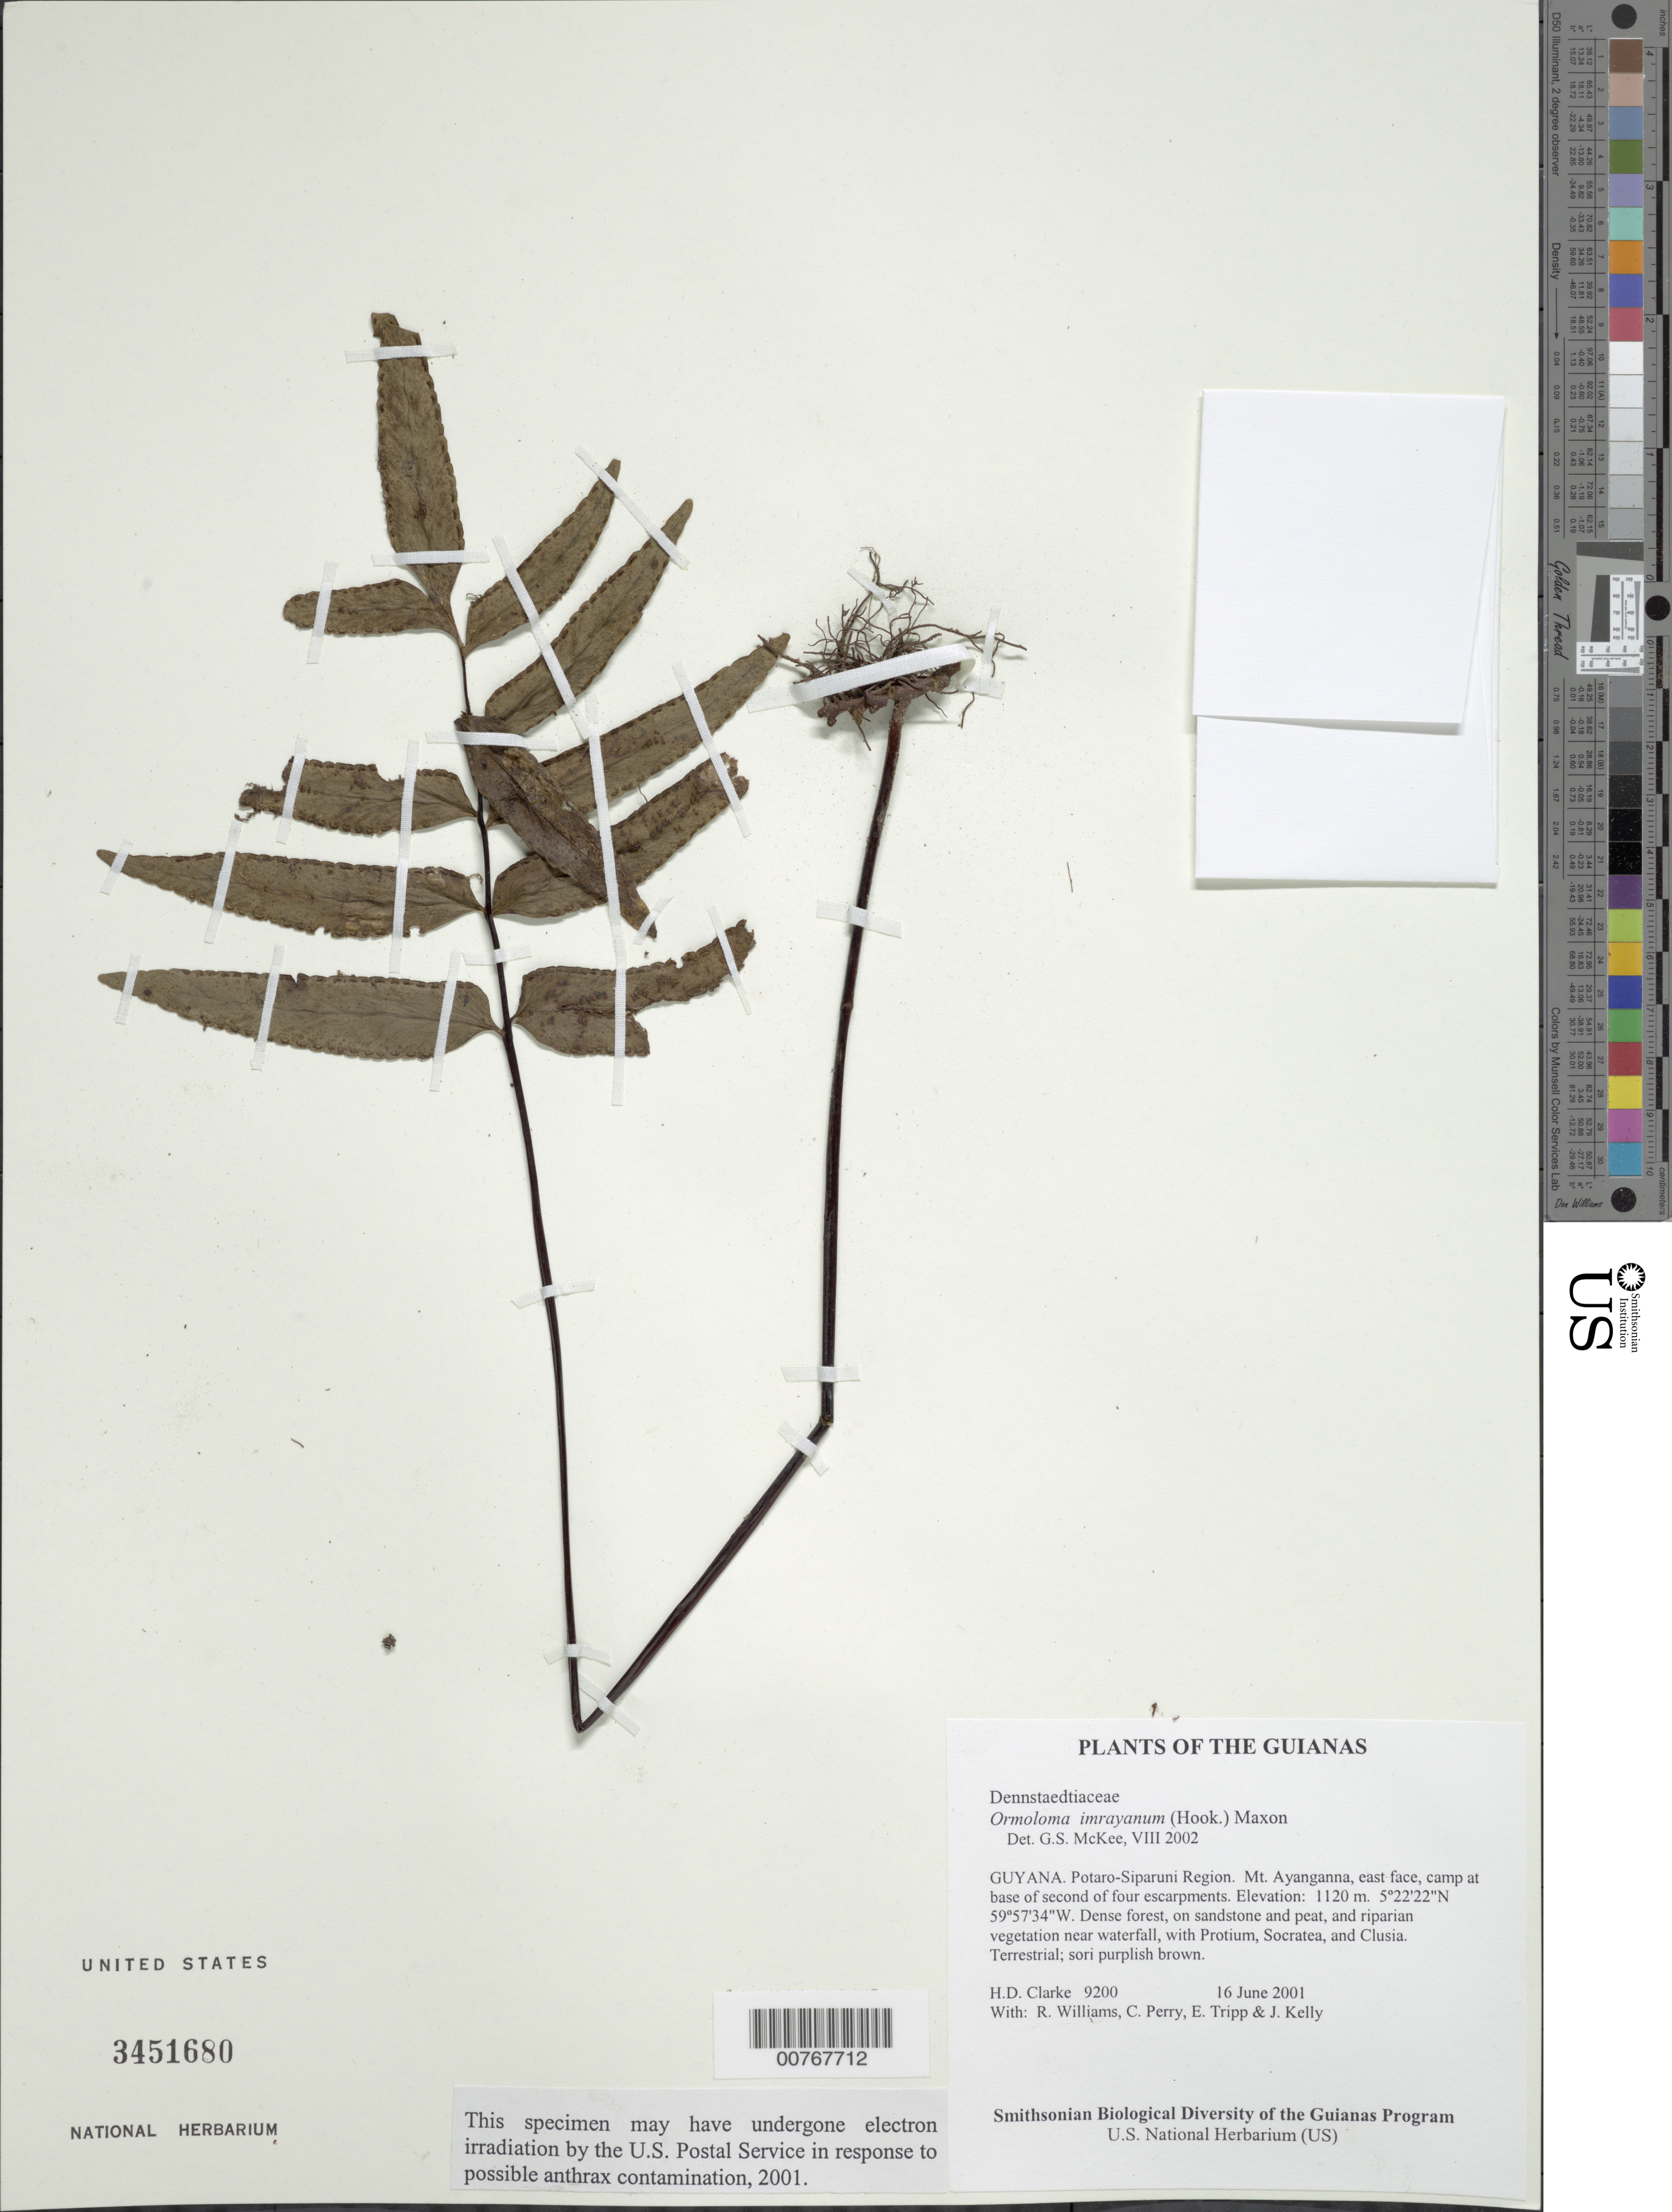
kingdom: Plantae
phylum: Tracheophyta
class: Polypodiopsida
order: Polypodiales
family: Lindsaeaceae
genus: Lindsaea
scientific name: Lindsaea imrayana comb. ined.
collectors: H. D. Clarke, R. Williams, C. Perry, E. Tripp & J. Kelly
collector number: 9200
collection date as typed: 16 June 2001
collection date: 2001-06-16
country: Guyana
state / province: Potaro-Siparuni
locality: Mt. Ayanganna, east face, camp at base of second of four escarpments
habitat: Dense forest, on sandstone and peat, and riparian vegetation near waterfall, with Protium, Socratea, and Clusia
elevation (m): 1120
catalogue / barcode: US 3451680